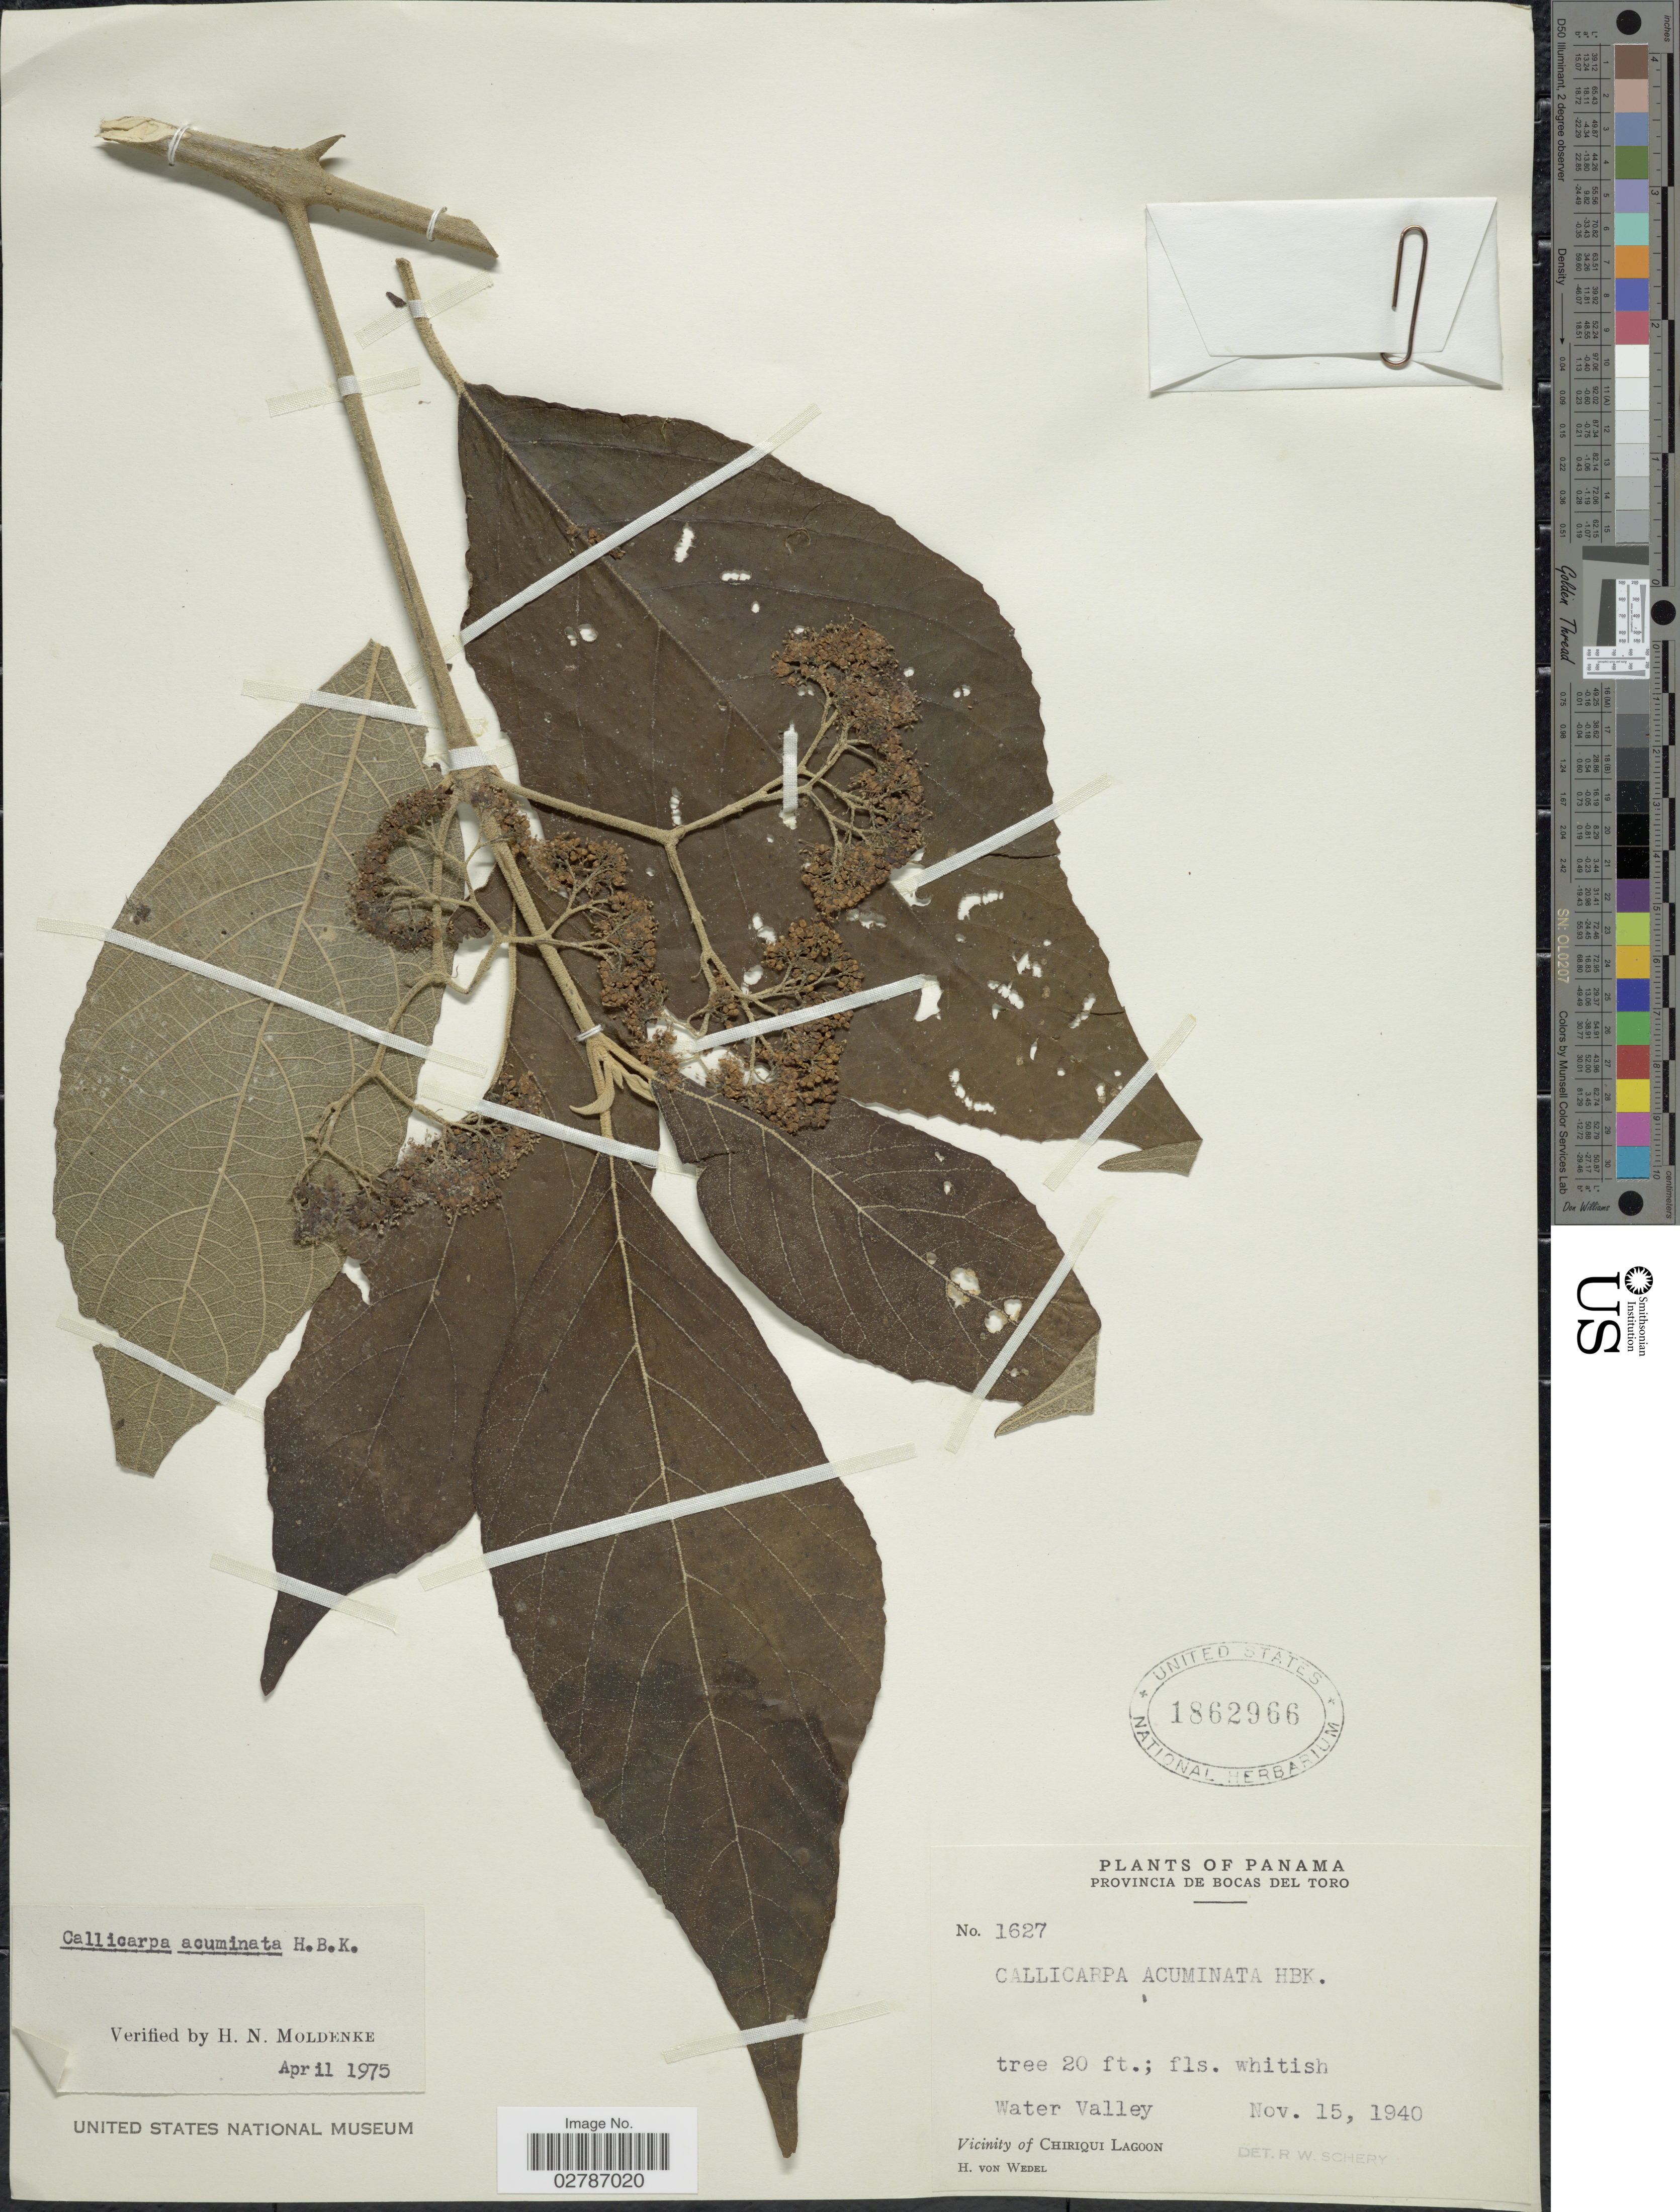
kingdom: Plantae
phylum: Tracheophyta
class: Magnoliopsida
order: Lamiales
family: Lamiaceae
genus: Callicarpa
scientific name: Callicarpa acuminata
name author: Kunth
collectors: H. von Wedel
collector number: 1627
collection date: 1940-11-15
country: Panama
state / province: Bocas del Toro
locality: Water Valley. Vicinity of Chiriqui Lagoon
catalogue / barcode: US 1862966